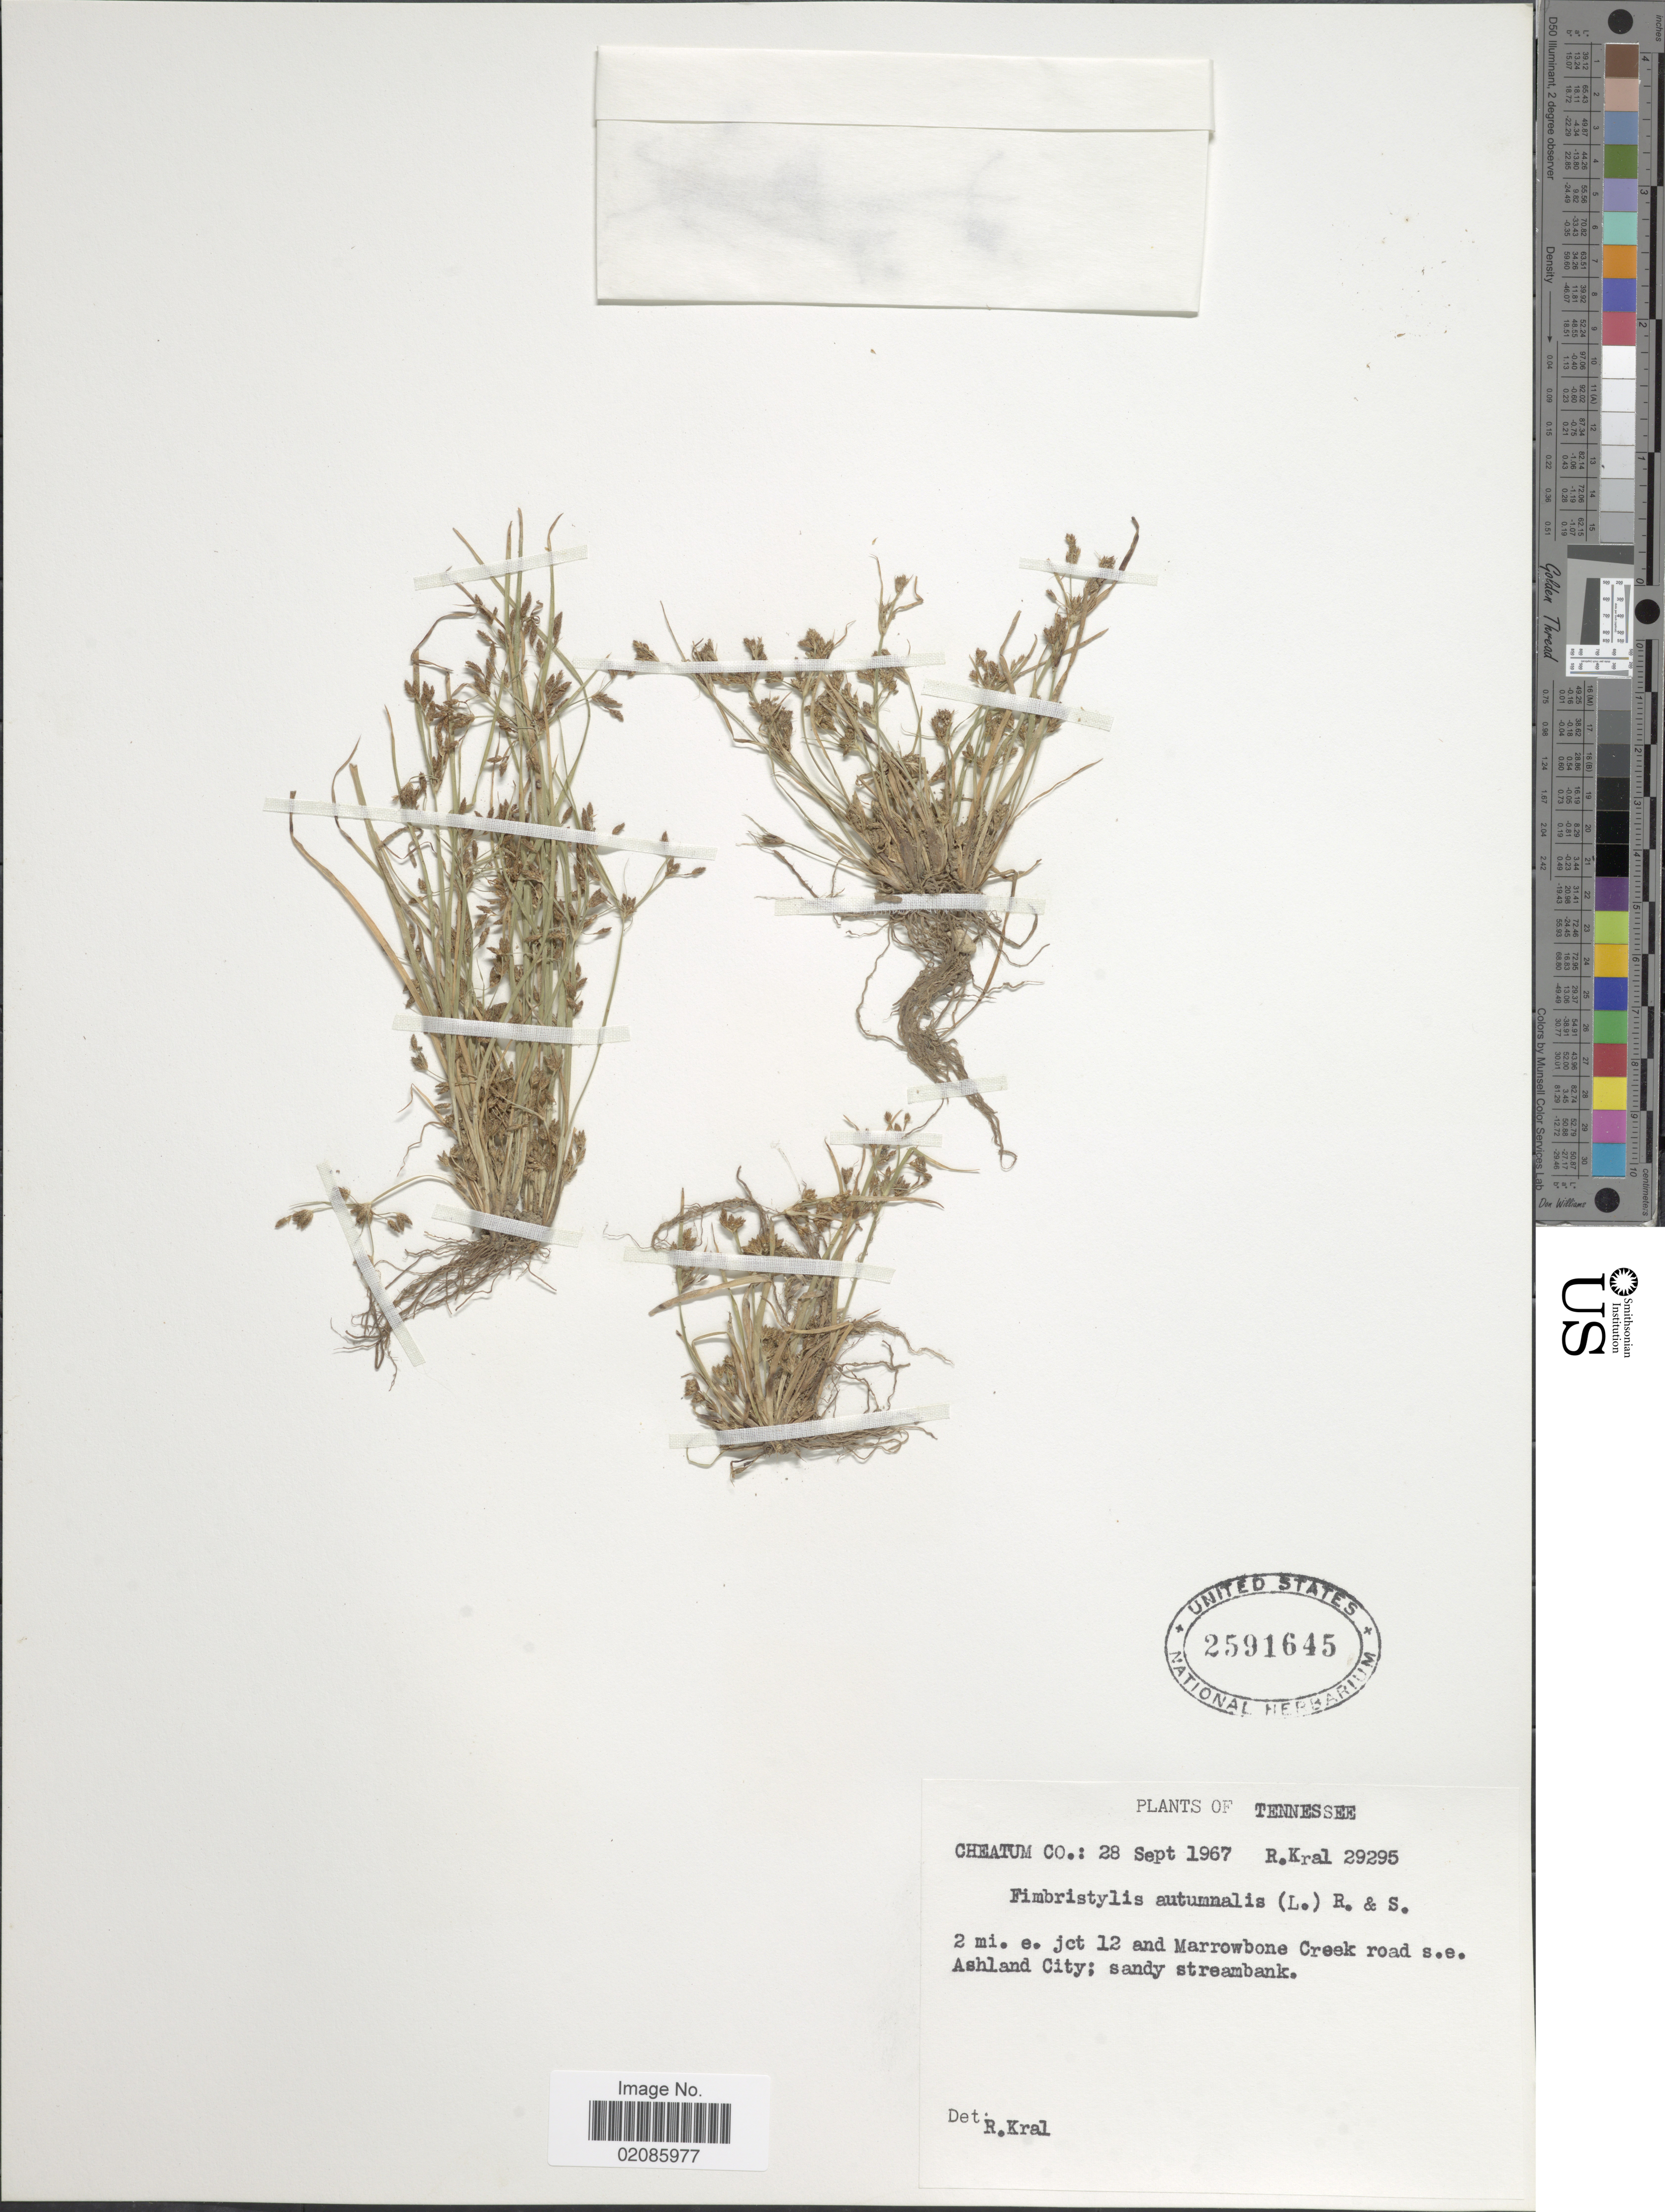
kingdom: Plantae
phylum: Tracheophyta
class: Liliopsida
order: Poales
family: Cyperaceae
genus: Fimbristylis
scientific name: Fimbristylis autumnalis (L.) Roem. & Schult.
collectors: R. Kral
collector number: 29295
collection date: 1967-09-28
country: United States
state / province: Tennessee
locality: Cheatum Co. 2 mi. e. jct 12 and Marrowbone Creek road s.e. Ashland City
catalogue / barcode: US 2591645